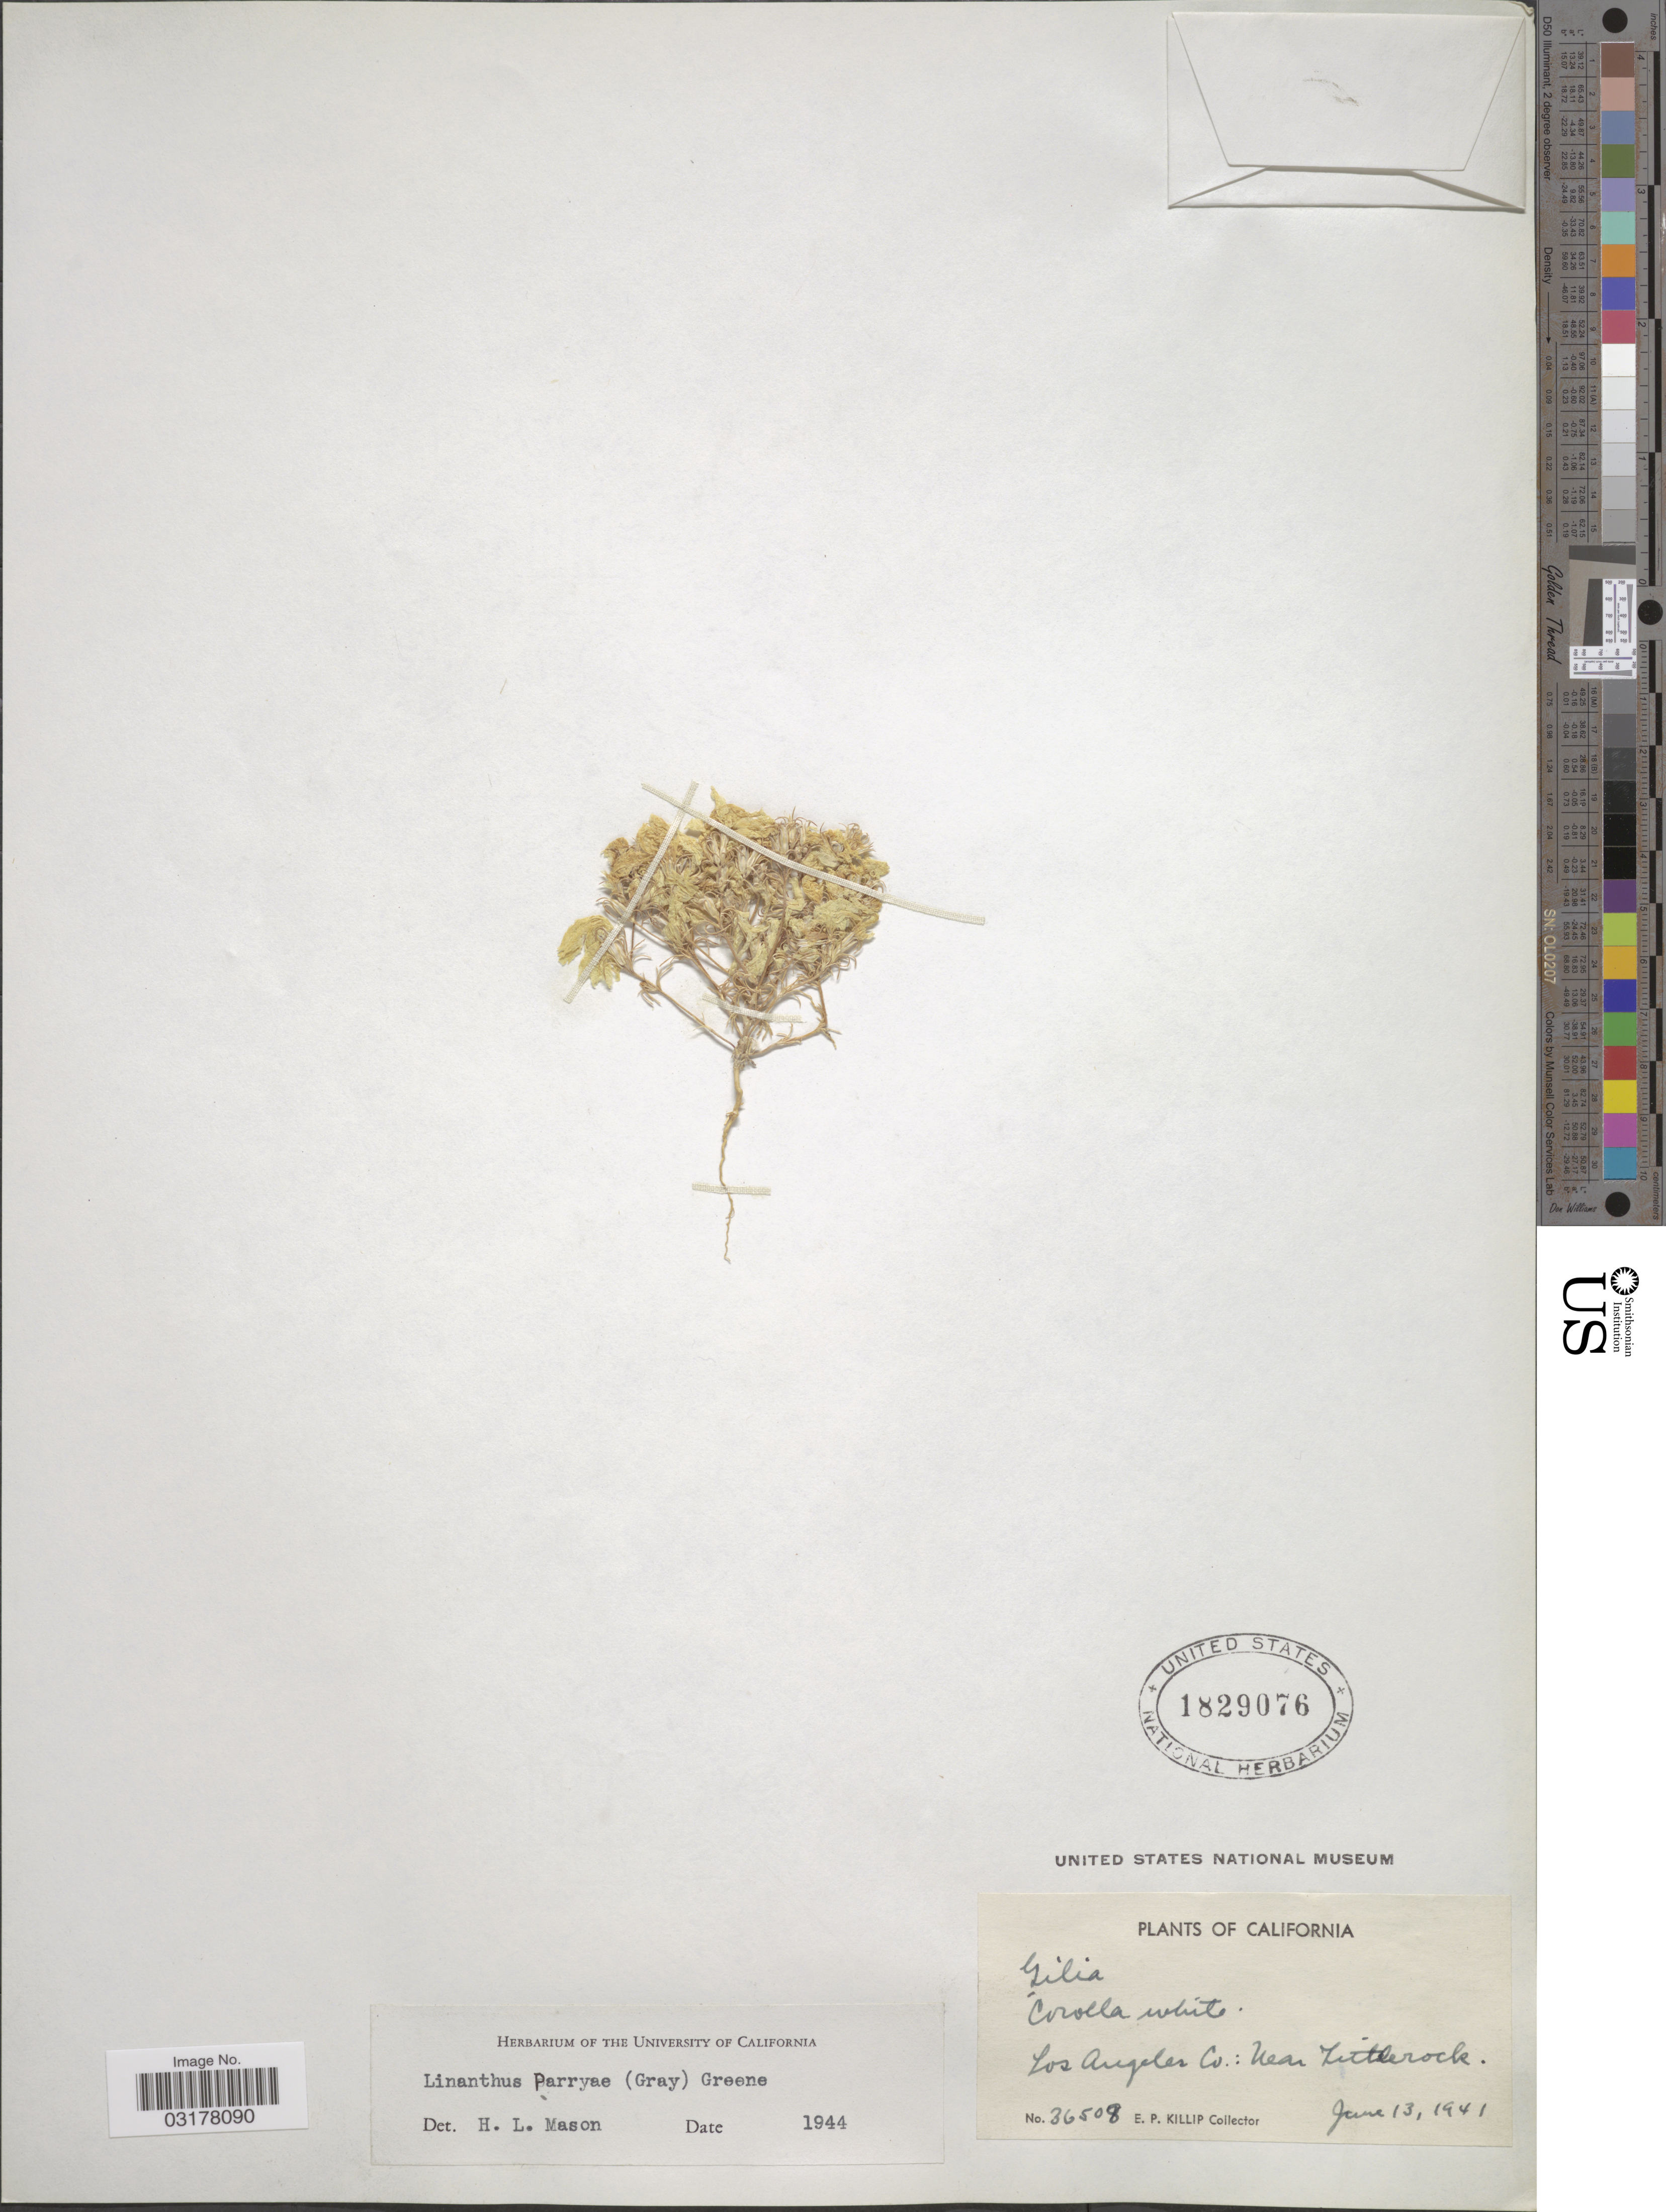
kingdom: Plantae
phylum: Tracheophyta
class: Magnoliopsida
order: Ericales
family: Polemoniaceae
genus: Linanthus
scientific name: Linanthus parryae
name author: (A. Gray) Greene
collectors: E. P. Killip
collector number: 36508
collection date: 1941-06-13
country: United States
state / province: California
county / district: Los Angeles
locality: Los Angeles Co.: Near Littlerock.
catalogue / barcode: US 1829076